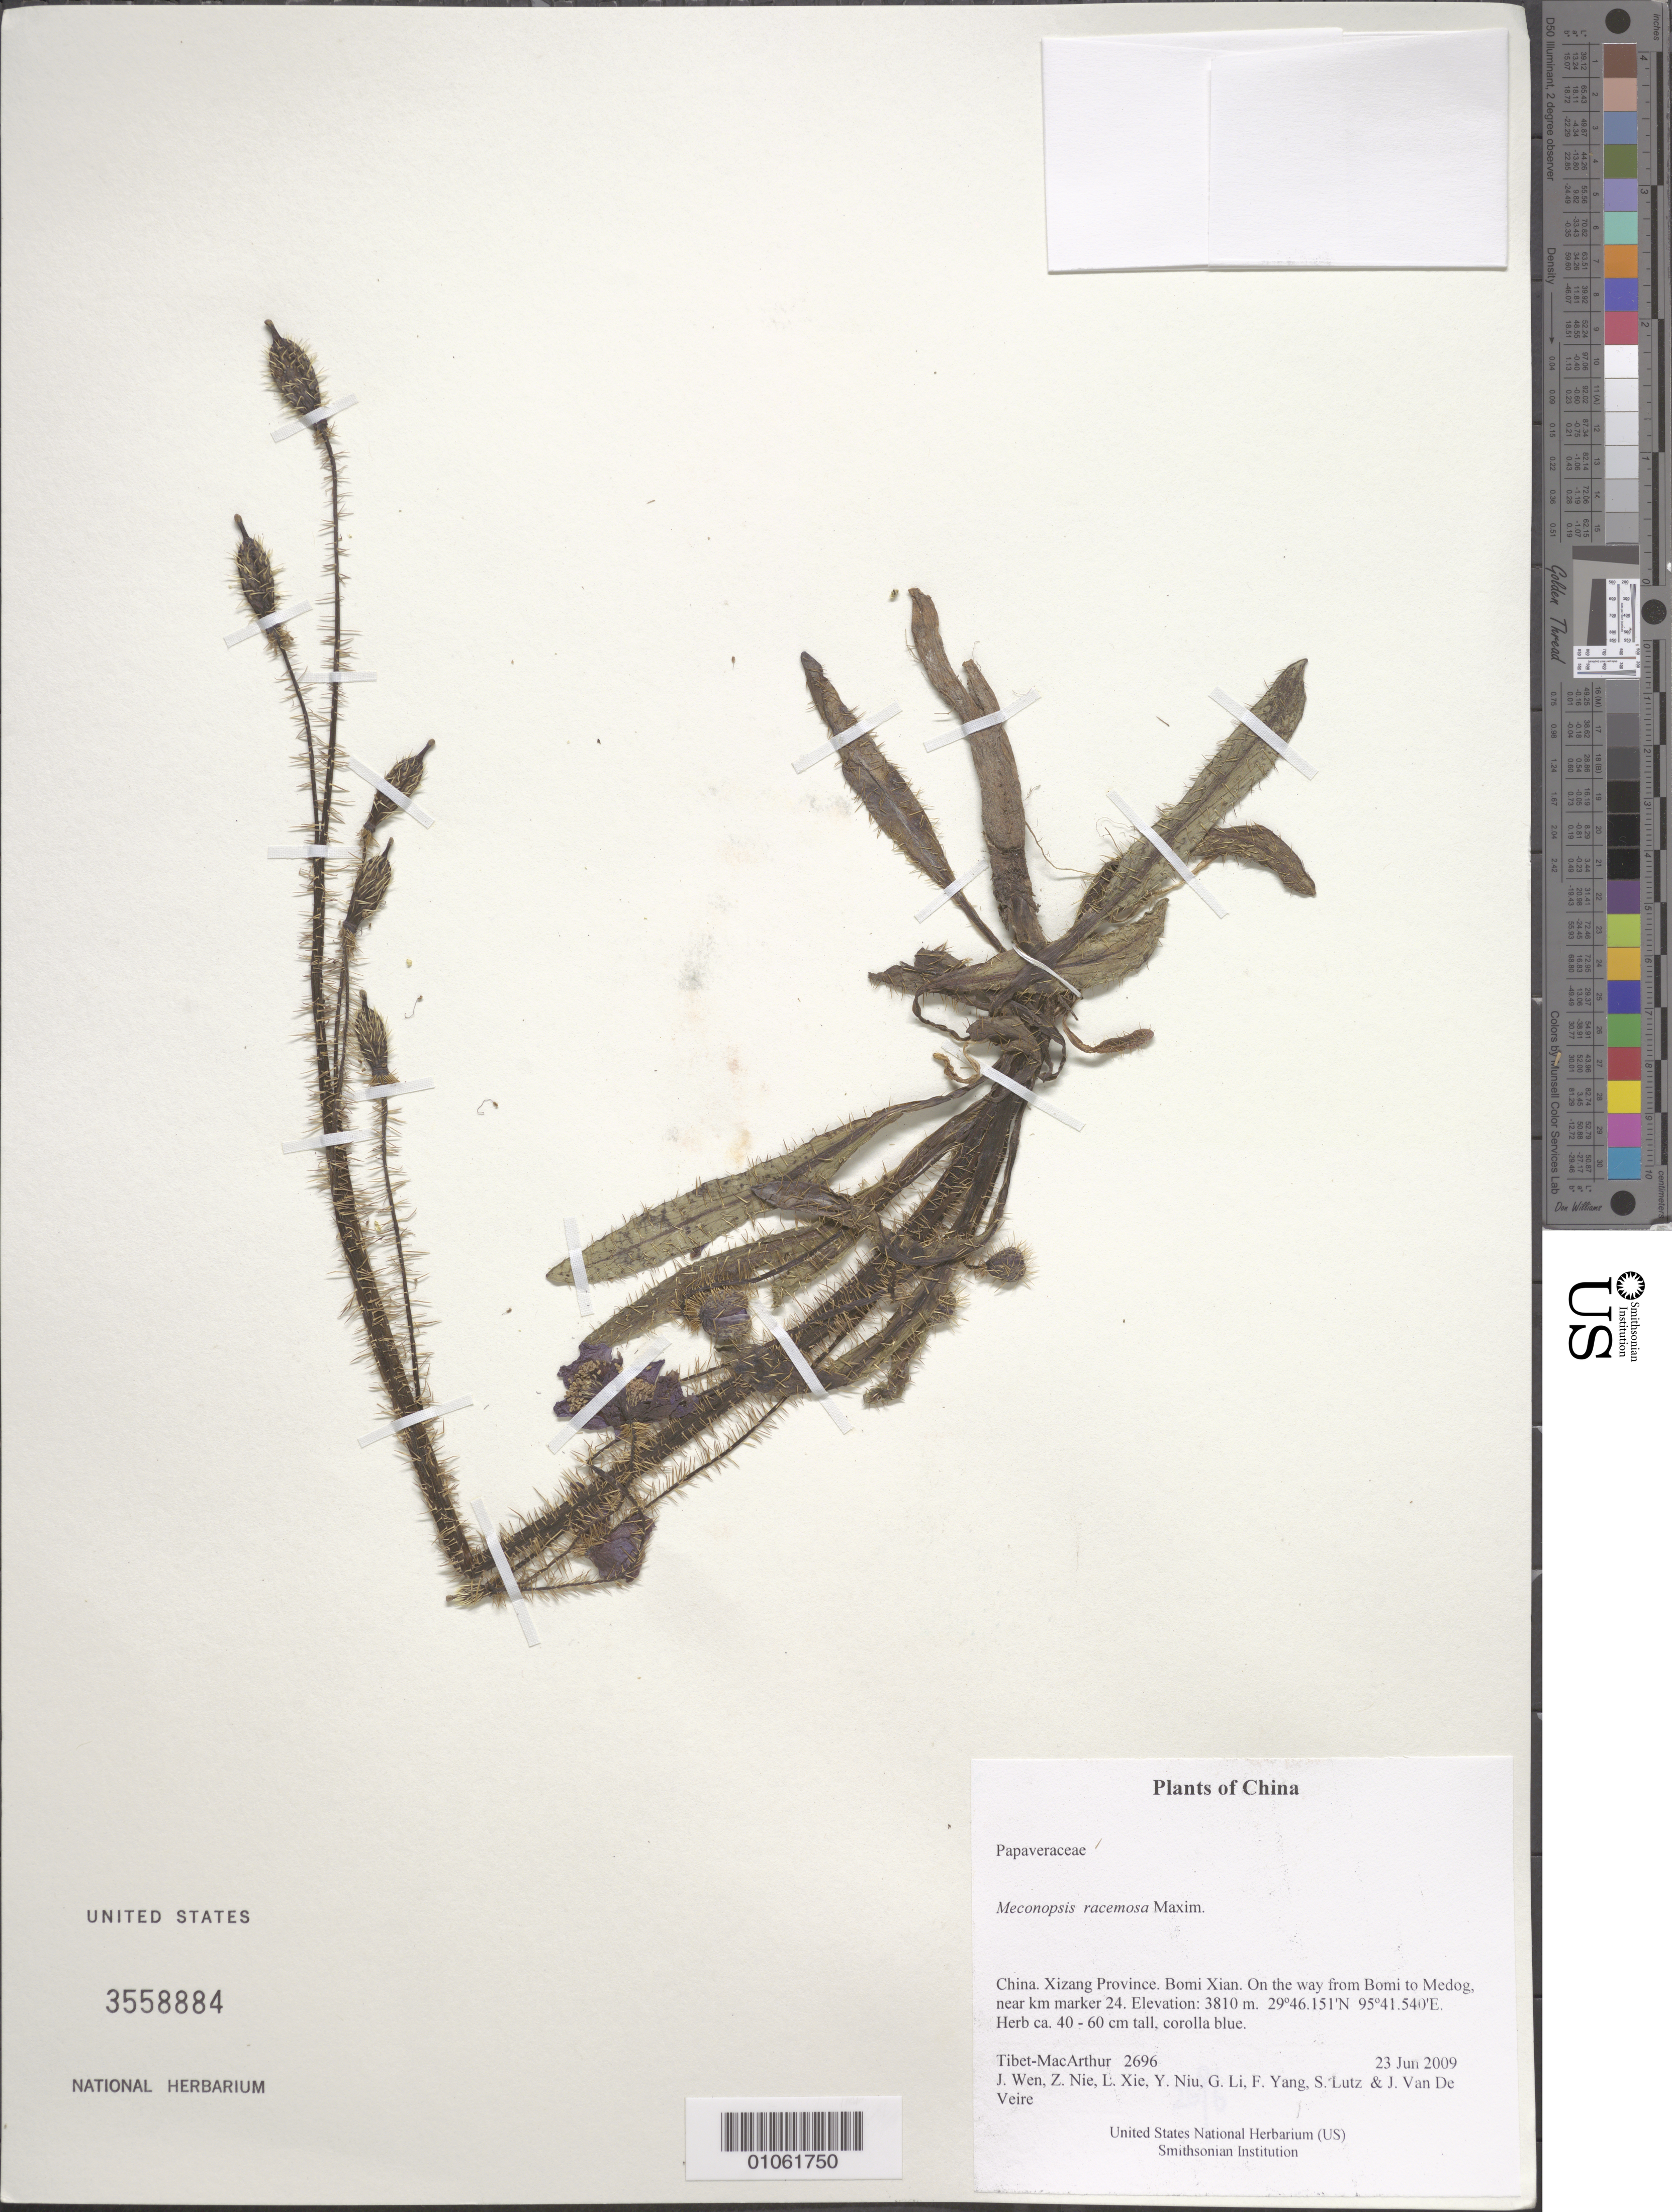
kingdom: Plantae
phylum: Tracheophyta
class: Magnoliopsida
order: Ranunculales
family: Papaveraceae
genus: Meconopsis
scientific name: Meconopsis racemosa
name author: Maxim.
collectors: Tibet-MacArthur, J. Wen, Z. Nie, L. Xie, Y. Niu, G. Li, F. Yang, S. Lutz & J. Van De Veire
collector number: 2696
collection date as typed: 23 Jun 2009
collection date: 2009-06-23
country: China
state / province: Xizang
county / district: Bomi Xian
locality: On the way from Bomi to Medog, near km marker 24.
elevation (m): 3810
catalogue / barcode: US 3558884